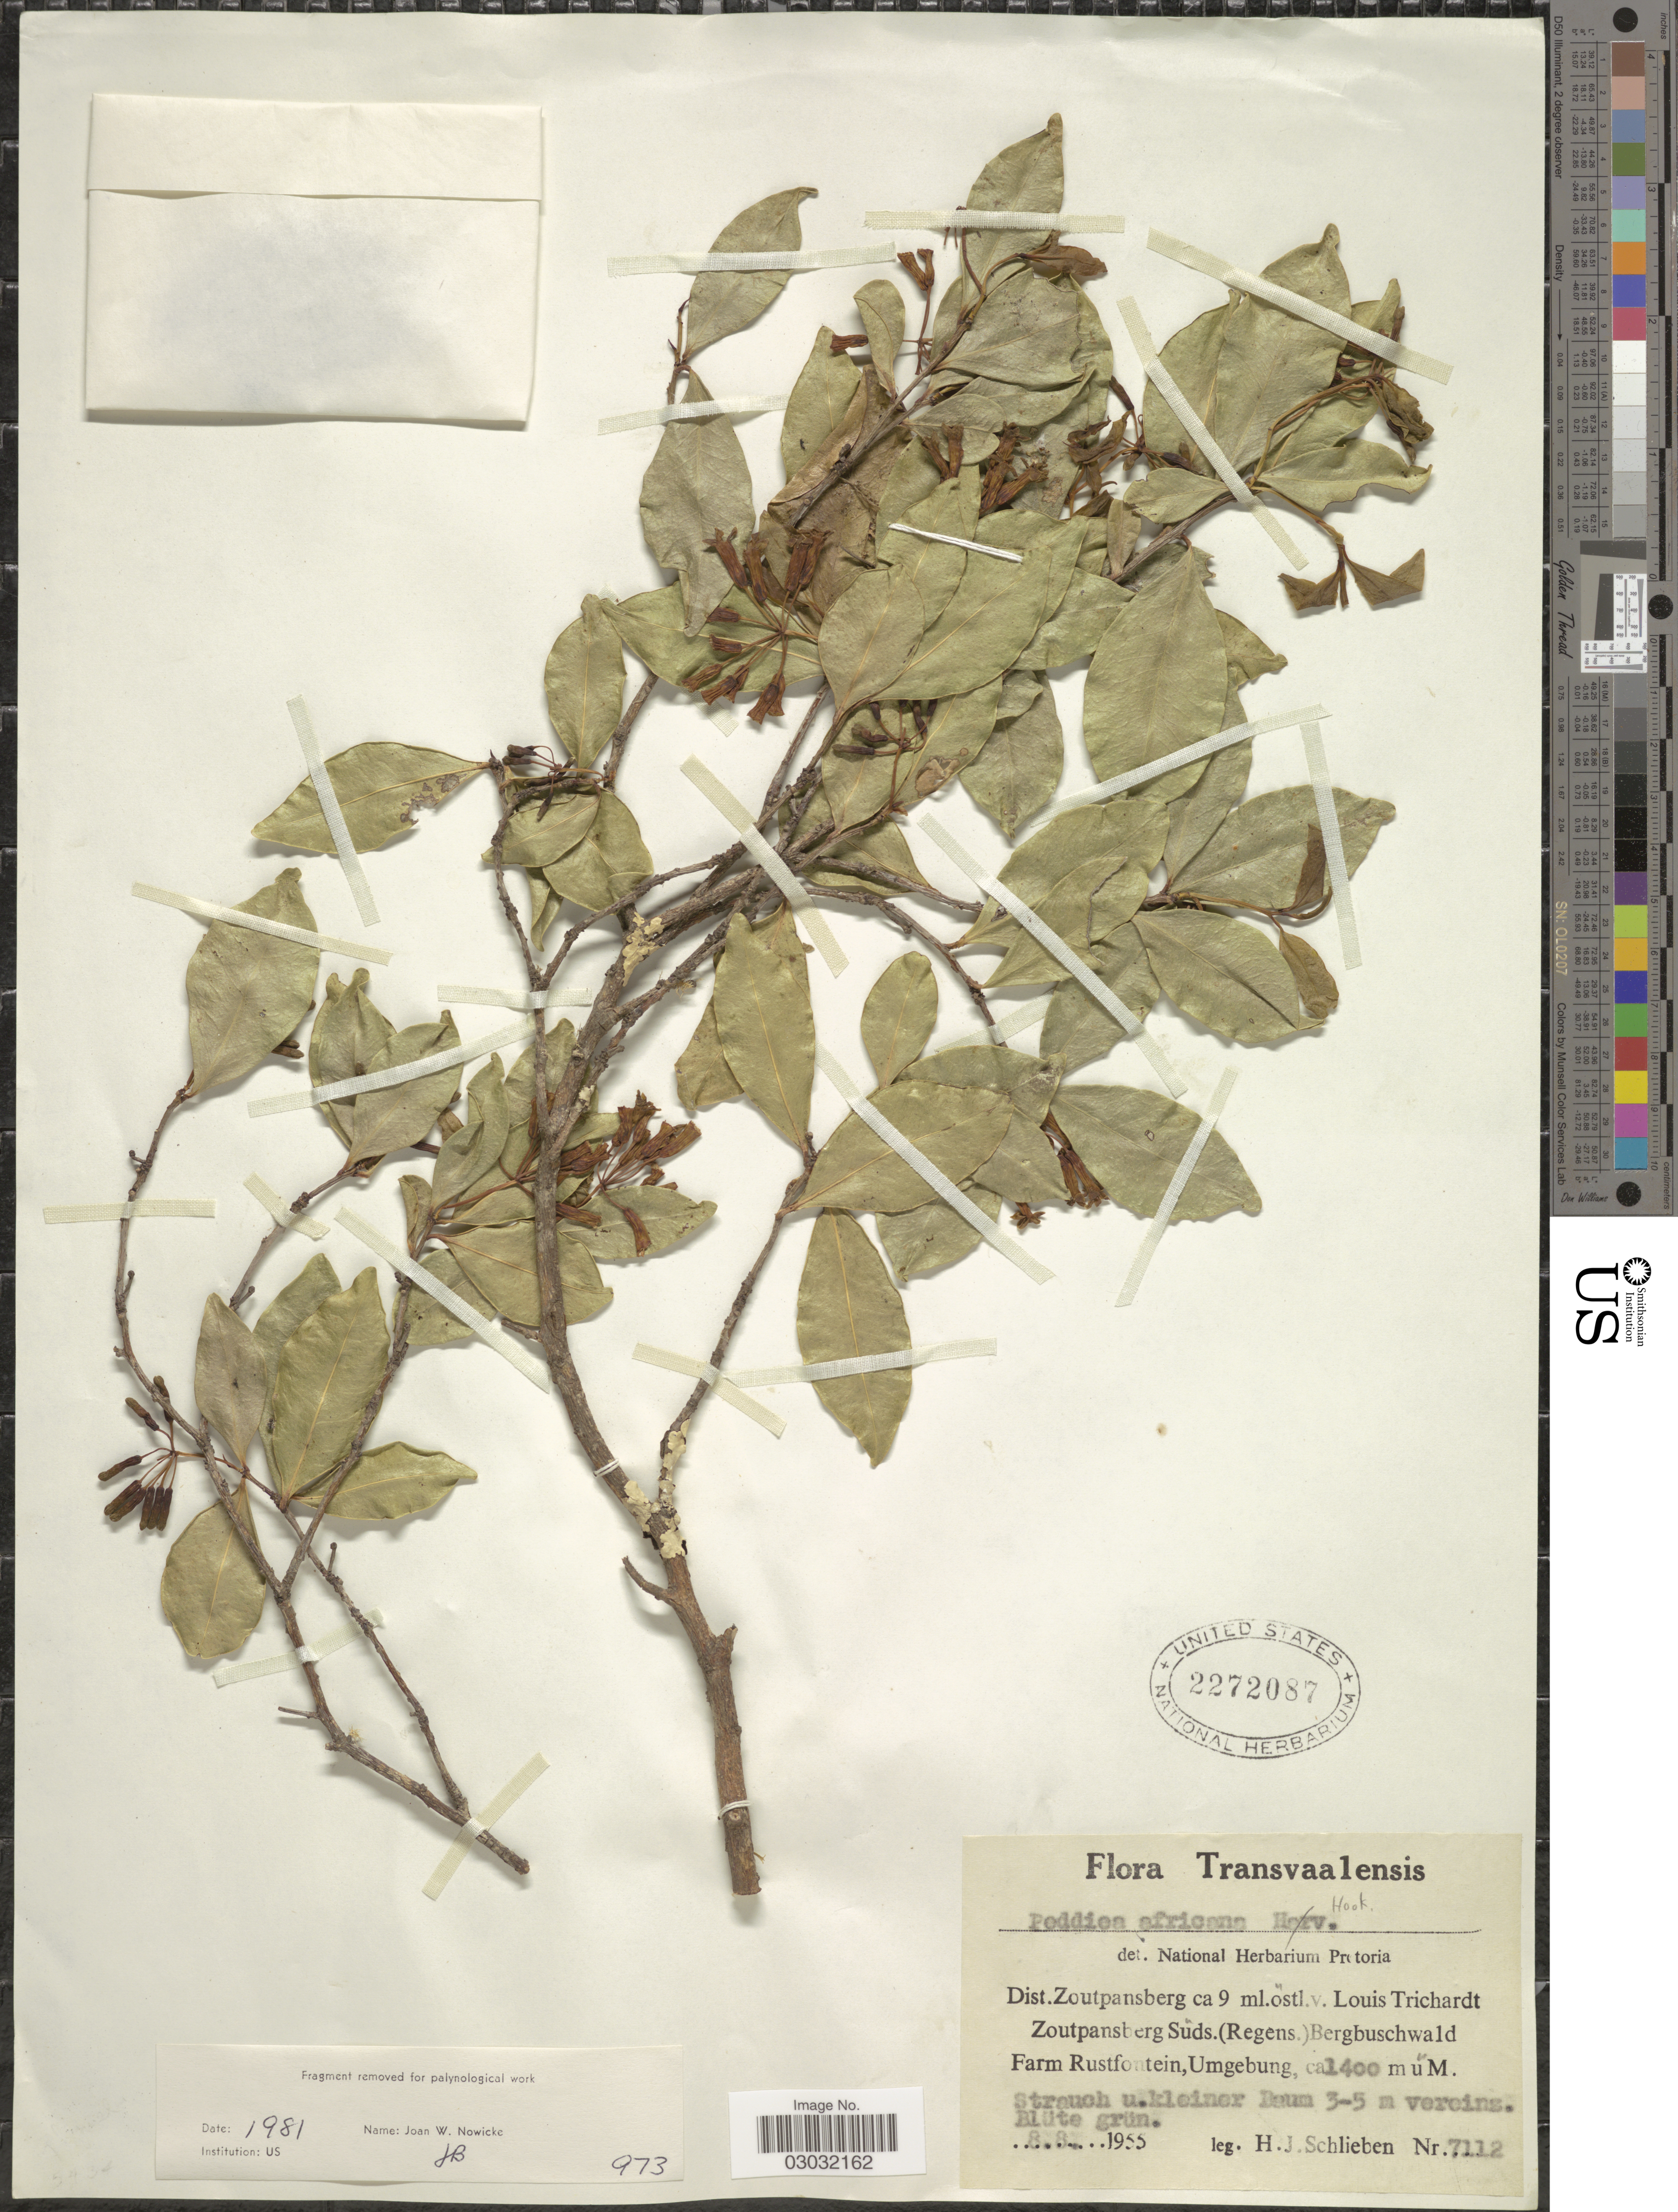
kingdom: Plantae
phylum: Tracheophyta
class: Magnoliopsida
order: Malvales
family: Thymelaeaceae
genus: Peddiea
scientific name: Peddiea africana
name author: Hook.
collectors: H. J. Schlieben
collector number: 7112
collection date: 1955-08-08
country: South Africa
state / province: Limpopo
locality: Transvaalensis. Dist. Zoutpansberg ca 9 ml.östl.v. Louis Trichardt Zoutpansberg Süds. (Regens.) Bergbuschwald Farm Rustfontein, Umgebung.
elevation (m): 1400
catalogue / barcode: US 2272087